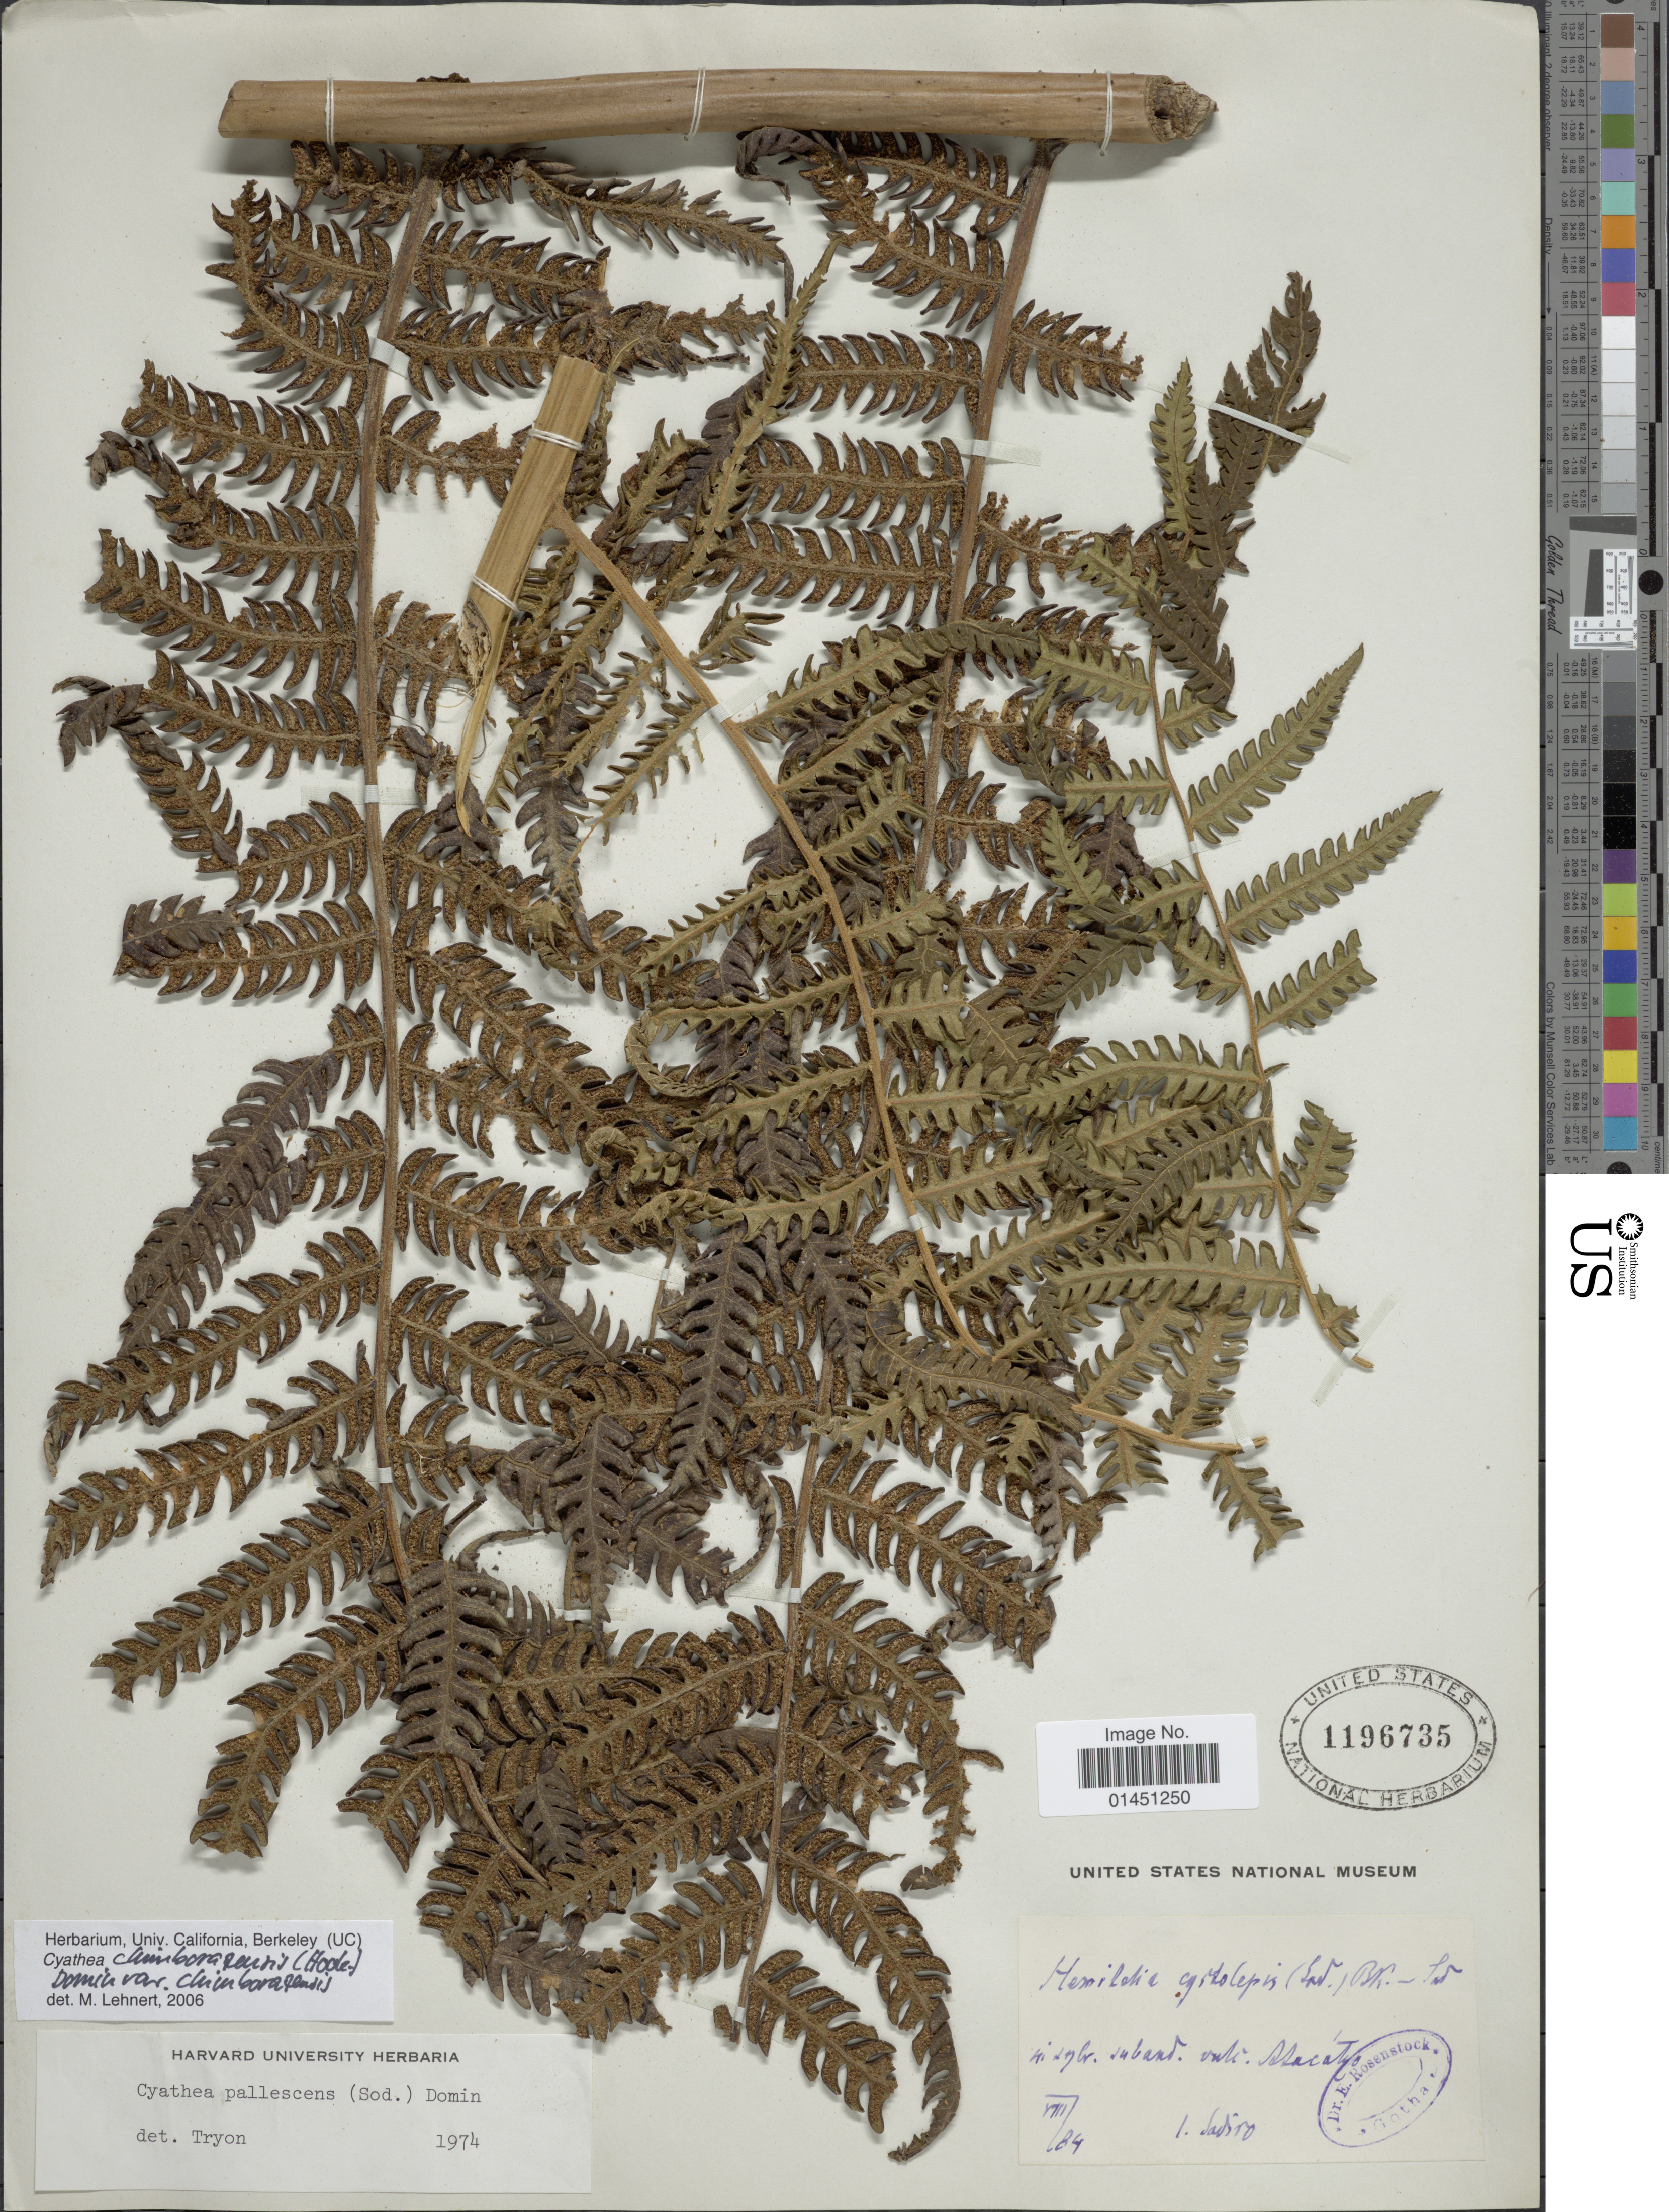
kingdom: Plantae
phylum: Tracheophyta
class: Polypodiopsida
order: Cyatheales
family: Cyatheaceae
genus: Cyathea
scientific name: Cyathea chimborazensis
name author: (Hook.) Hieron.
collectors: L. Sadiro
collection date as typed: Transcribed d/m/y: /8/84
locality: In ingl. suband,. vuli Atacatyo [interpreted]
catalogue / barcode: US 1196735